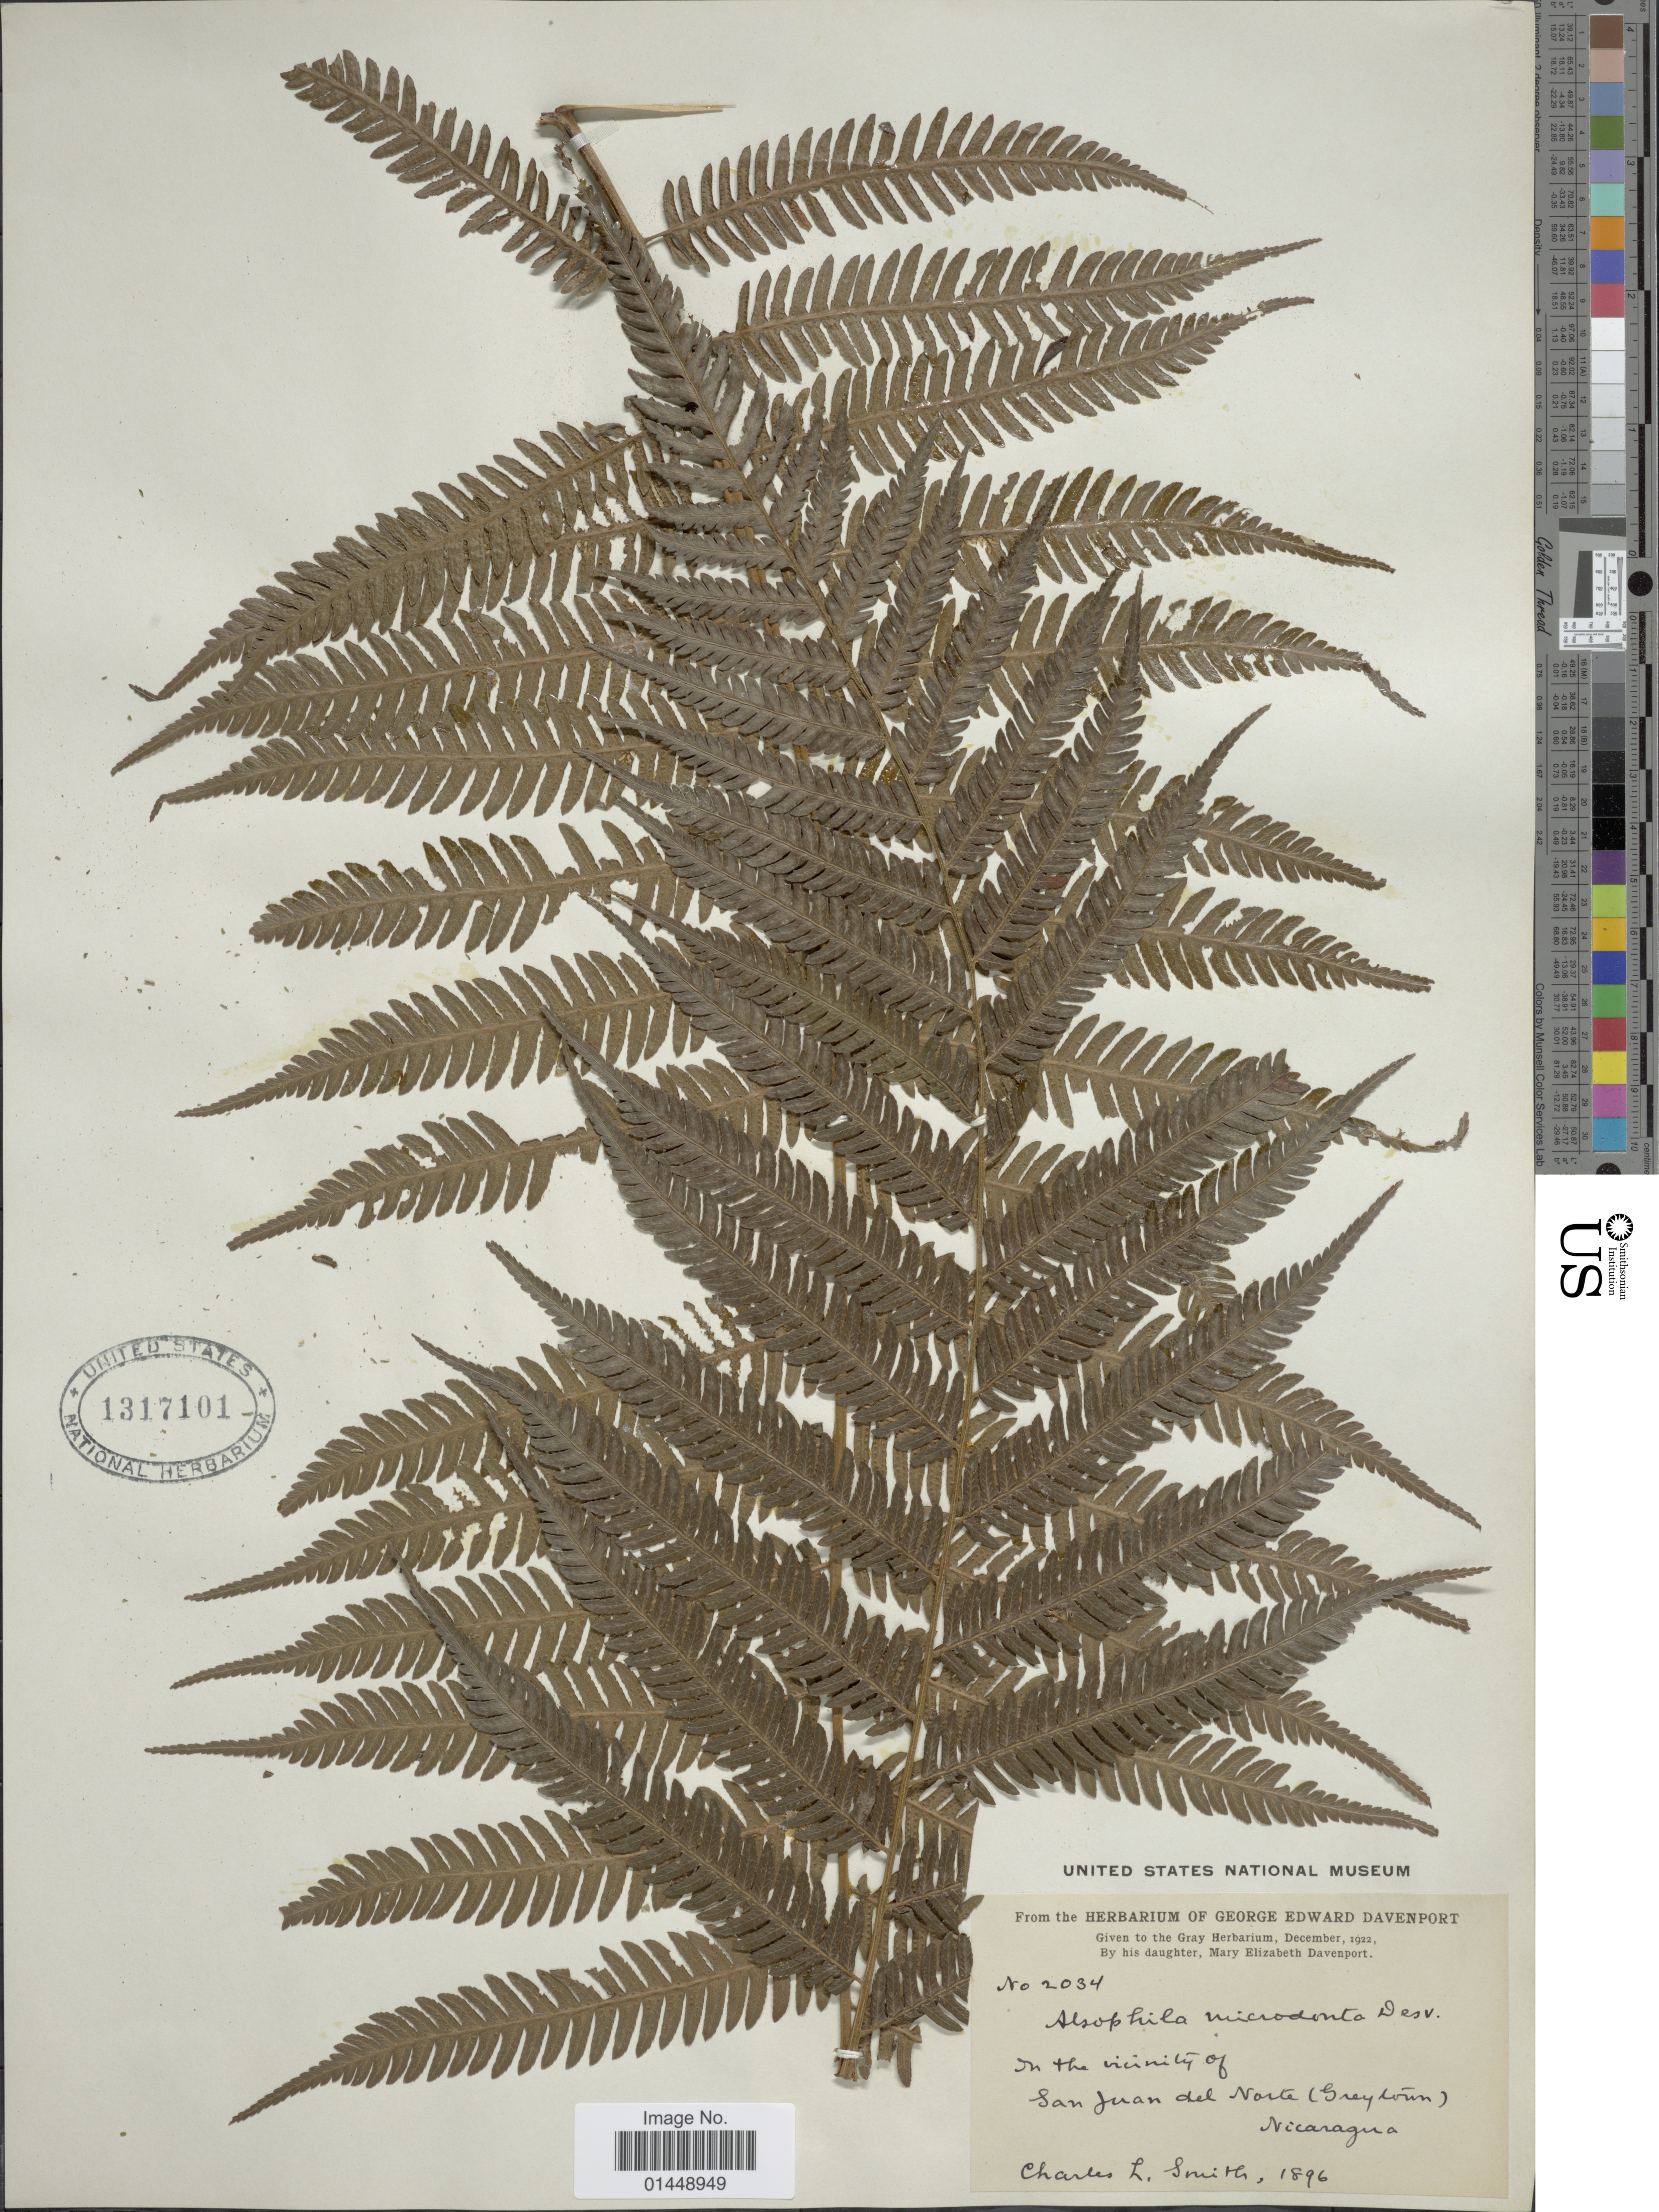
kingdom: Plantae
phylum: Tracheophyta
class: Polypodiopsida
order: Cyatheales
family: Cyatheaceae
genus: Cyathea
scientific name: Cyathea microdonta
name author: (Desv.) Domin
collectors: C. L. Smith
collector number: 2034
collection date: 1896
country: Nicaragua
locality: In the vicinity of San Juan del Norte (Grey town), Nicaragua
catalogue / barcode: US 1317101